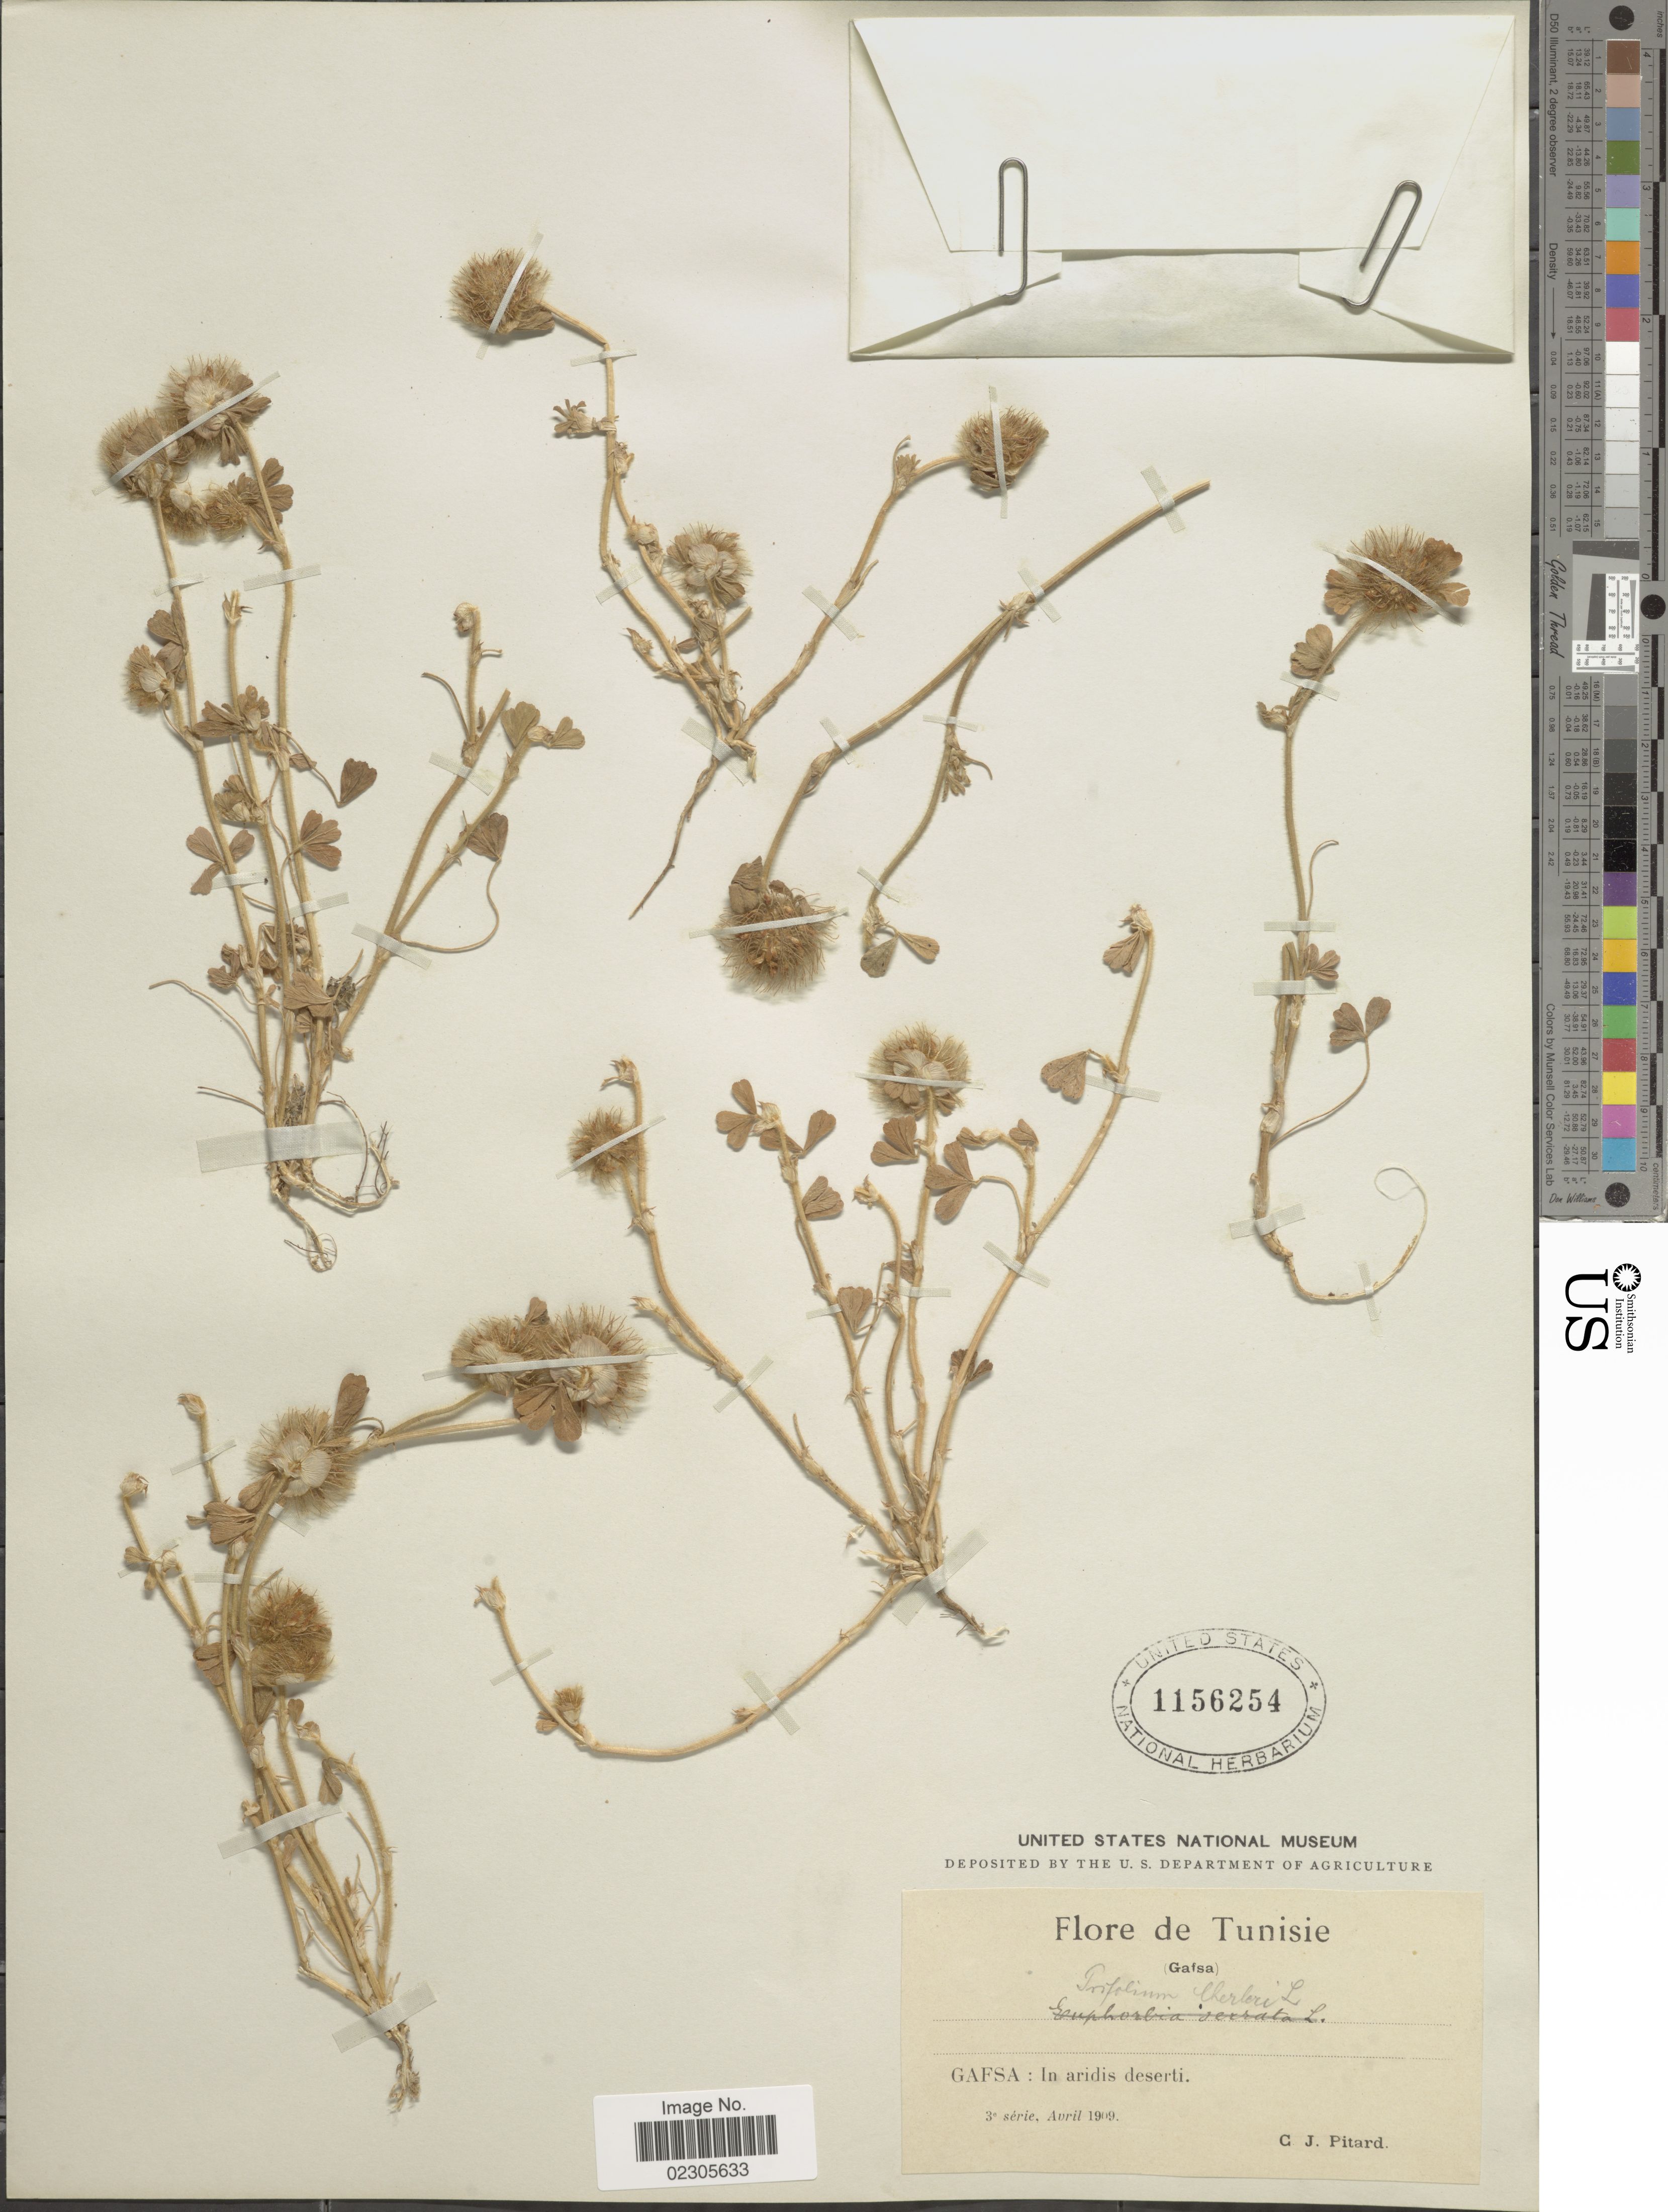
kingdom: Plantae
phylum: Tracheophyta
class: Magnoliopsida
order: Fabales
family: Fabaceae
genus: Trifolium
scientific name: Trifolium cherleri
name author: L.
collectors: C. Pitard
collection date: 1969-04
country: Tunisia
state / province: Gafsa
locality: In aridis deserti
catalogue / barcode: US 1156254